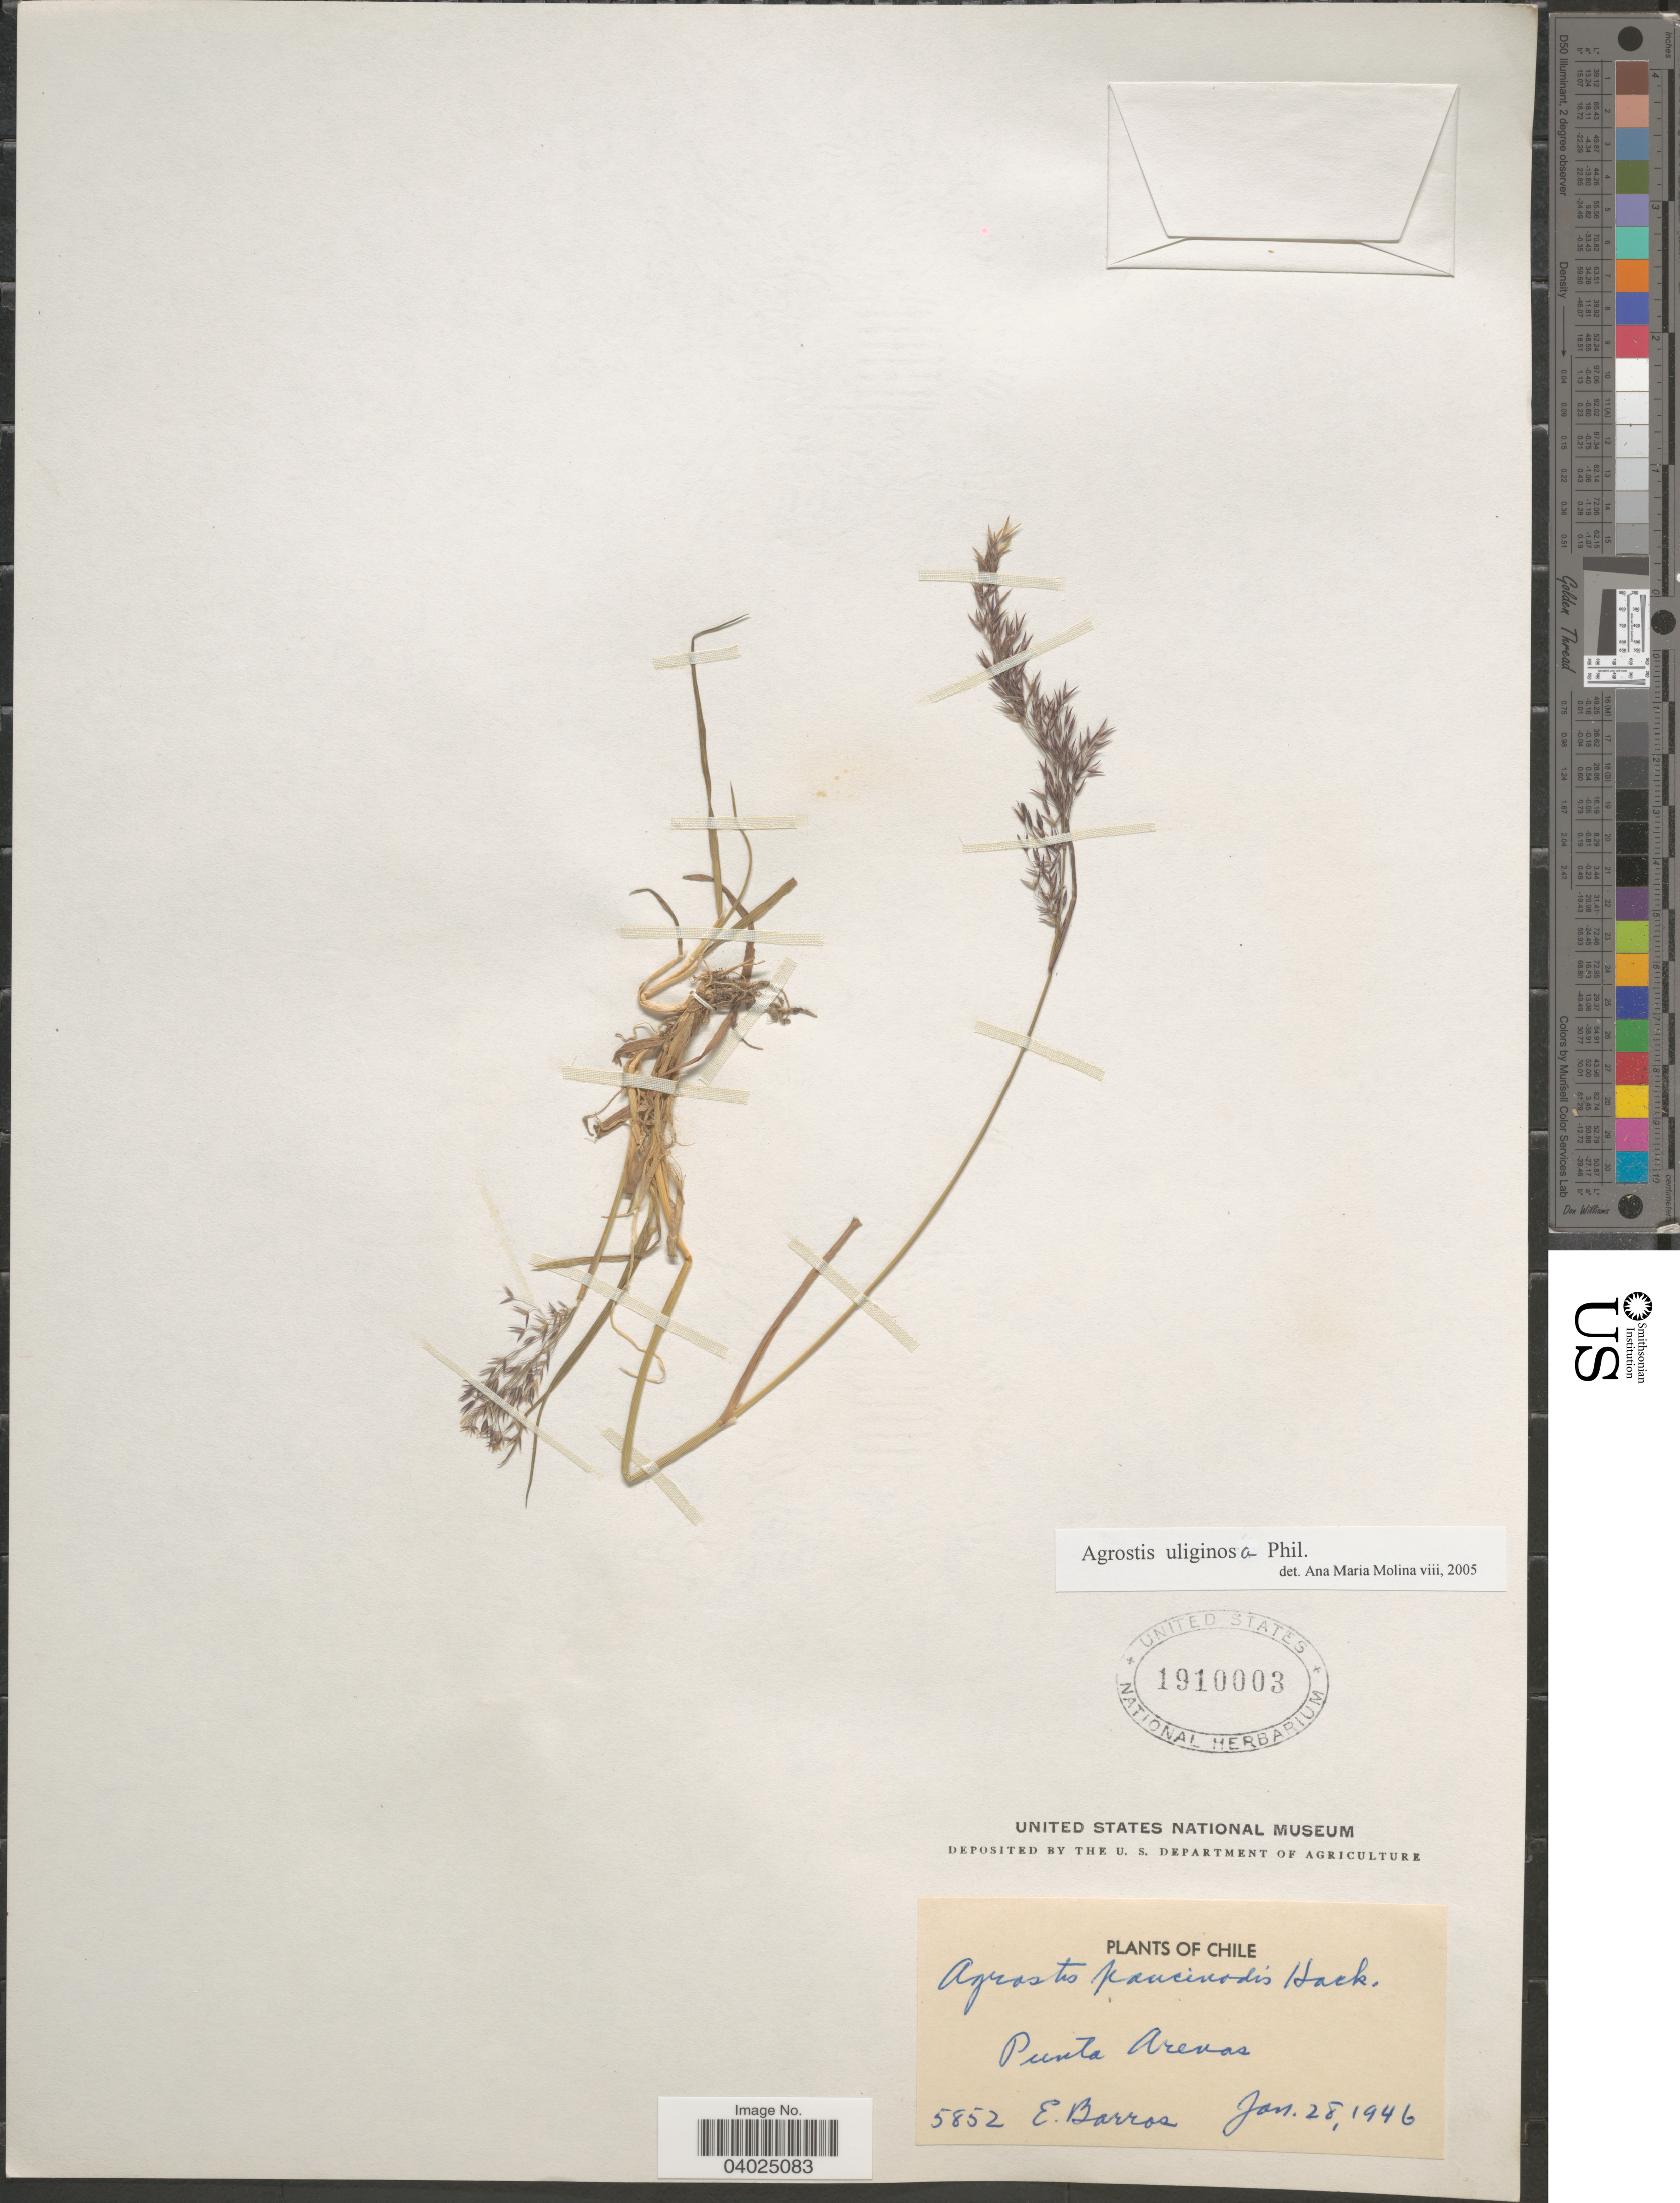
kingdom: Plantae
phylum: Tracheophyta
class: Liliopsida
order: Poales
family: Poaceae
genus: Agrostis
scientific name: Agrostis uliginosa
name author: Phil.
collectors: E. Barros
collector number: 5852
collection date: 1946-01-28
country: Chile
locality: Punta Arenas.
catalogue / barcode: US 1910003